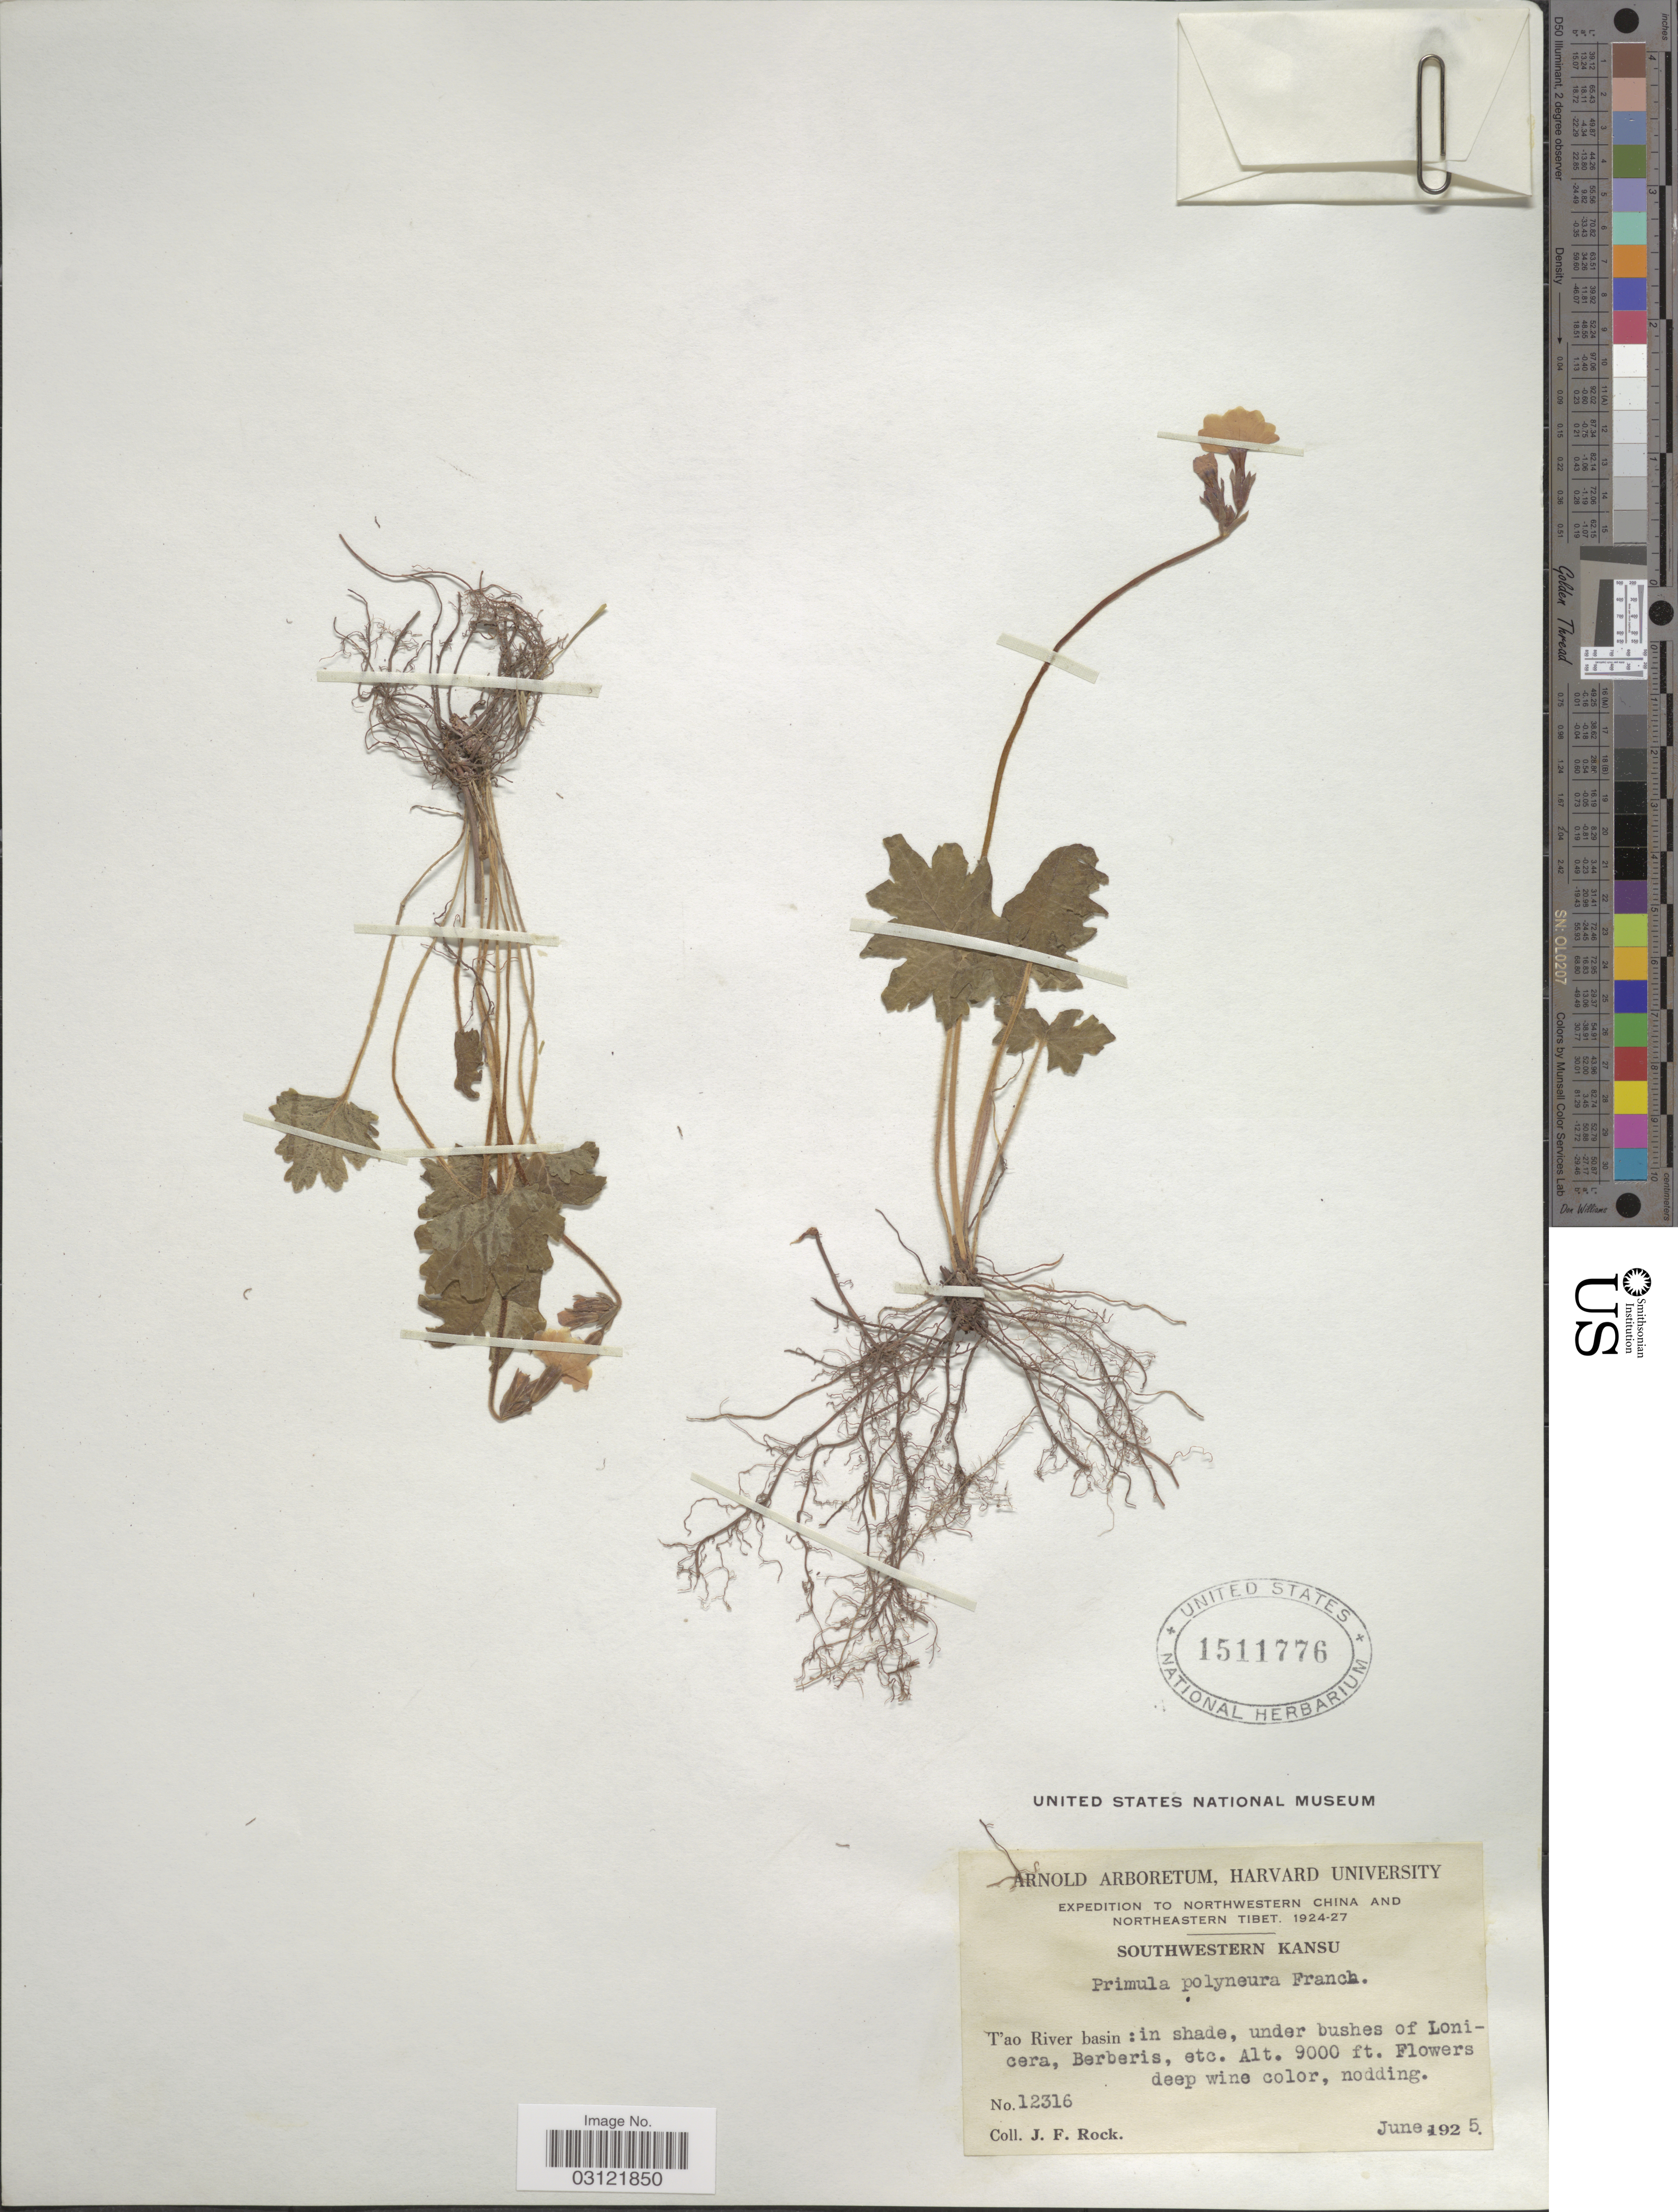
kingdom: Plantae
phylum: Tracheophyta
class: Magnoliopsida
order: Ericales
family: Primulaceae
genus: Primula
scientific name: Primula polyneura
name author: Franch.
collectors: J. Rock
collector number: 12316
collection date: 1925-06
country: China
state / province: Gansu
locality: Southwestern Kansu. T'ao River basin.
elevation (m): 2743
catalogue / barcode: US 1511776